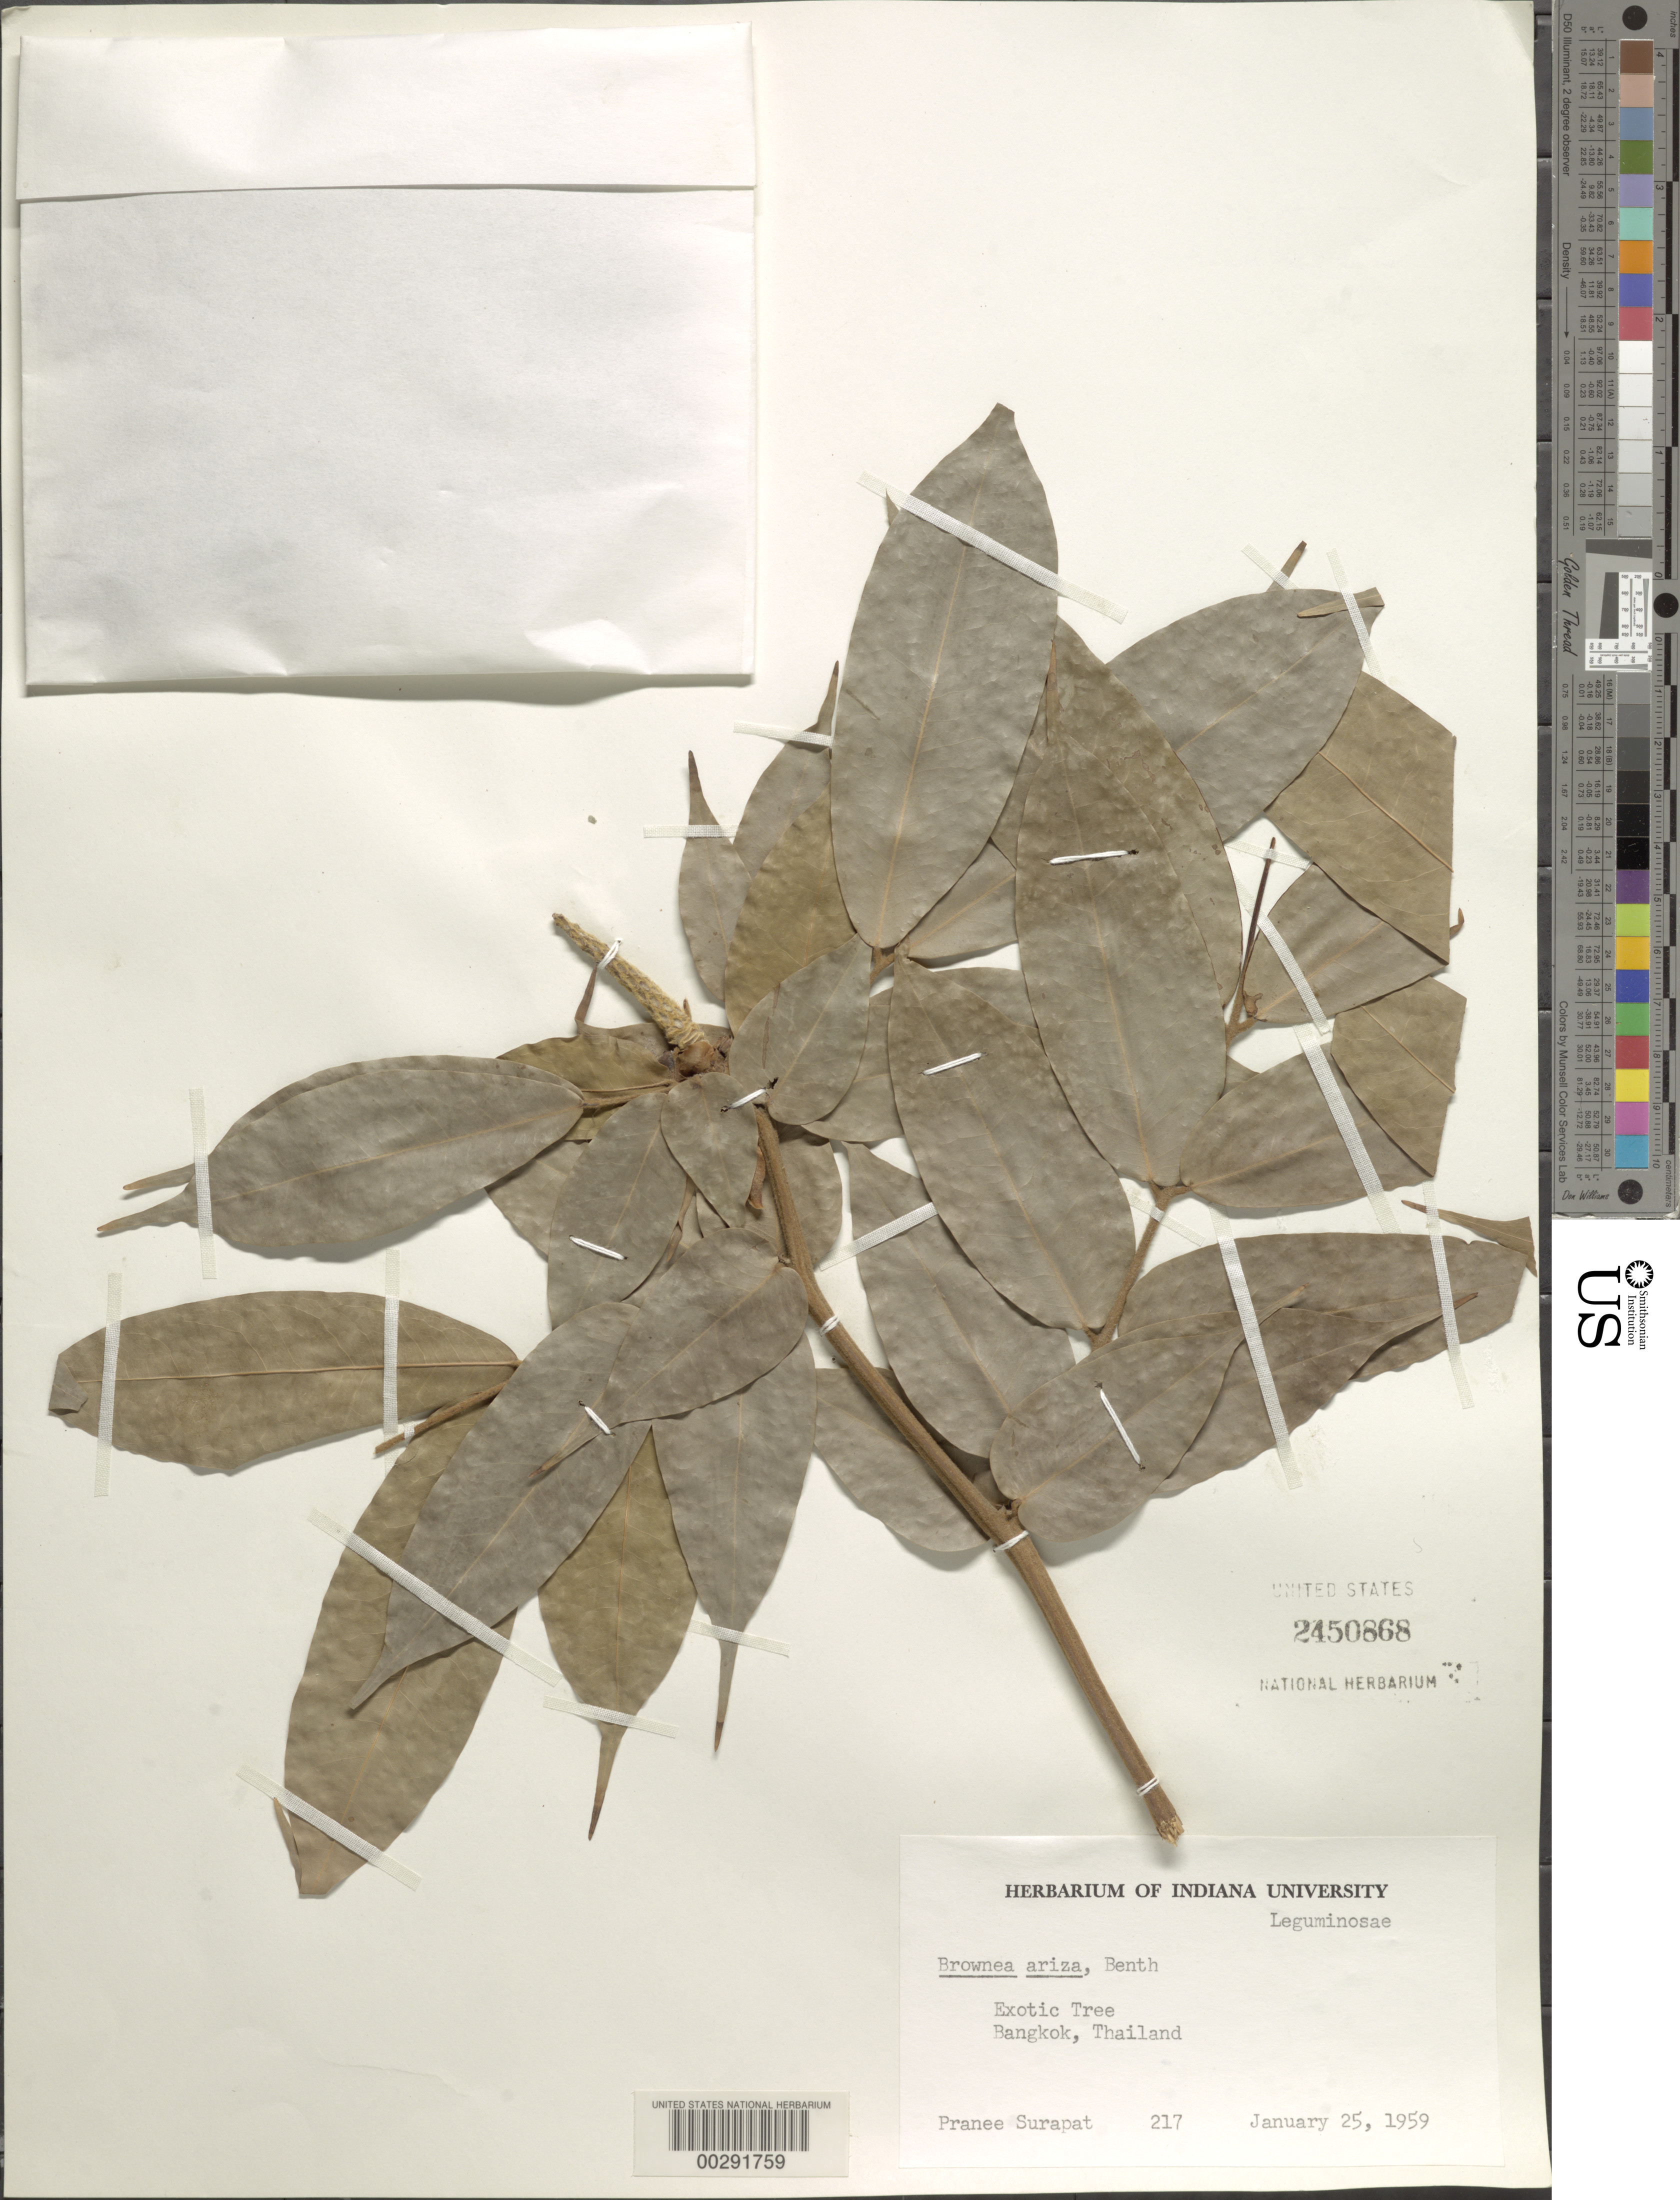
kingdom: Plantae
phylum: Tracheophyta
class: Magnoliopsida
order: Fabales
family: Fabaceae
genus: Brownea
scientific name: Brownea grandiceps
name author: Jacq.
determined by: Santos-Silva, J.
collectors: P. Surapat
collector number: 217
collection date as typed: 25 Jan 1959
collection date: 1959-01-25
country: Thailand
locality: Bangkok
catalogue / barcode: US 2450868